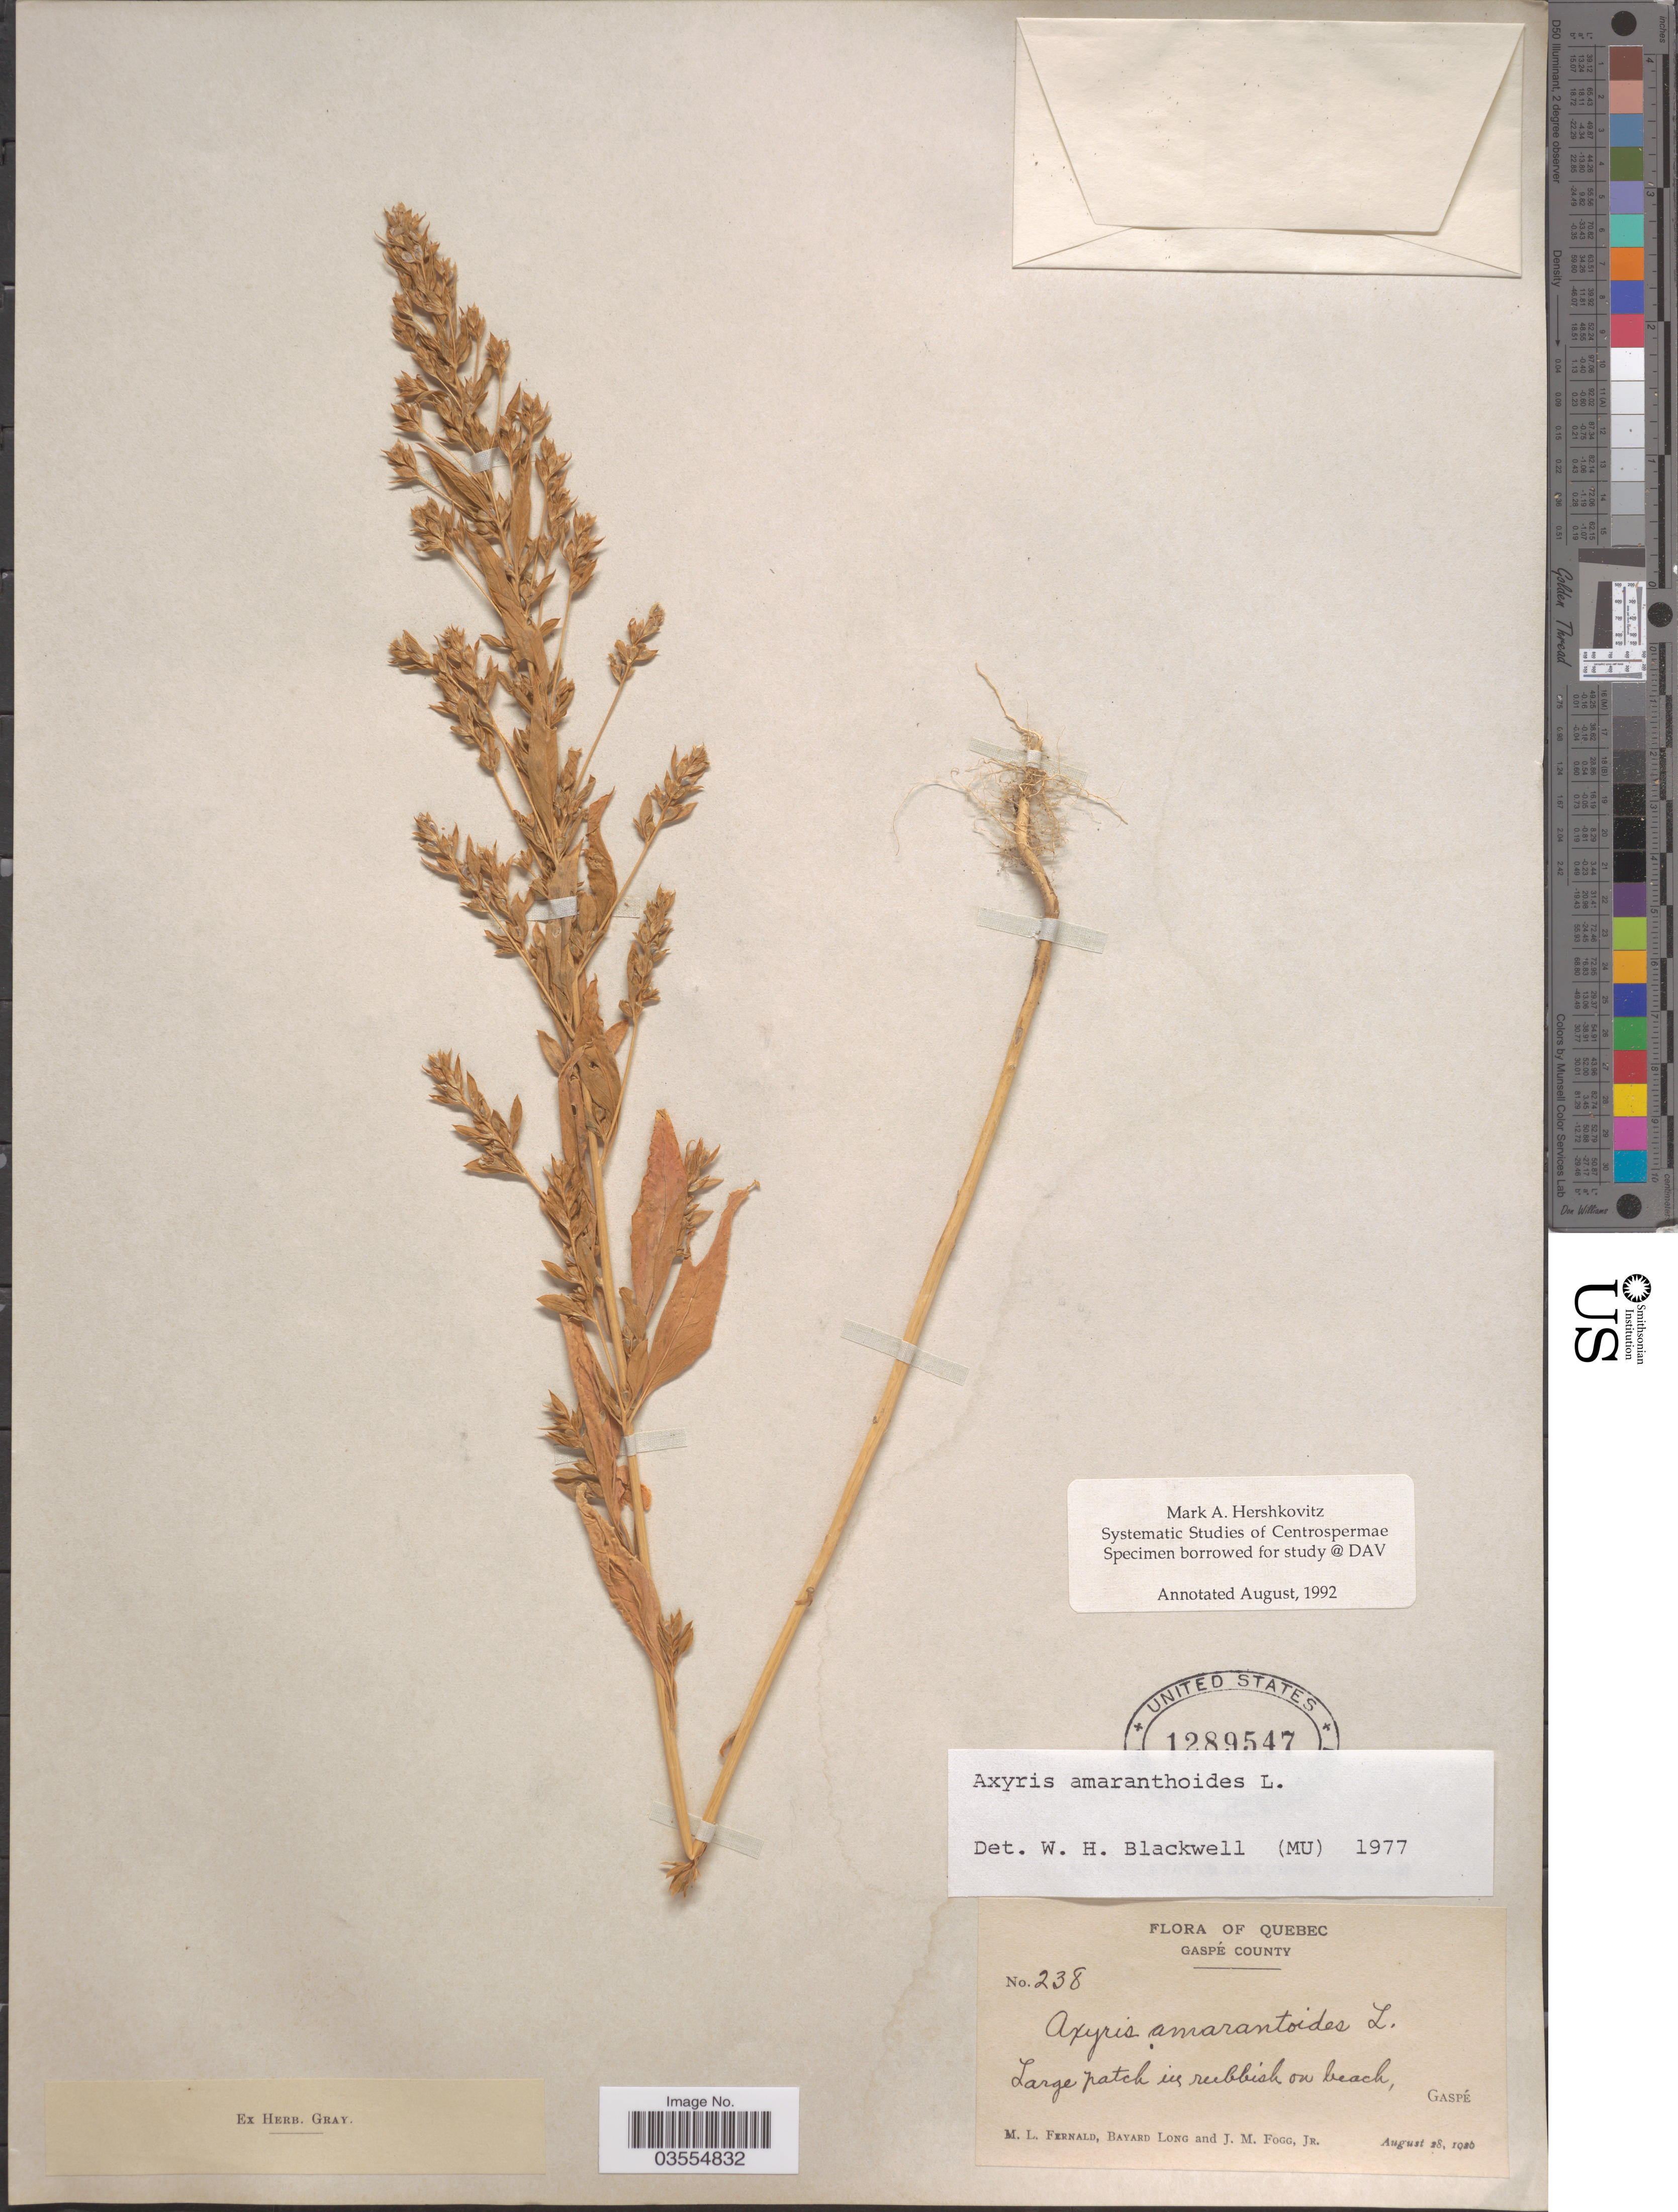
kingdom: Plantae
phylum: Tracheophyta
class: Magnoliopsida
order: Caryophyllales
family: Amaranthaceae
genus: Axyris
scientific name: Axyris amaranthoides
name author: L.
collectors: M. L. Fernald, B. Long & J. Fogg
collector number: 238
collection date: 1926-08-28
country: Canada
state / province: Quebec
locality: Gaspé County. Large patch in rubbish on beach, Gaspé.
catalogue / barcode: US 1289547